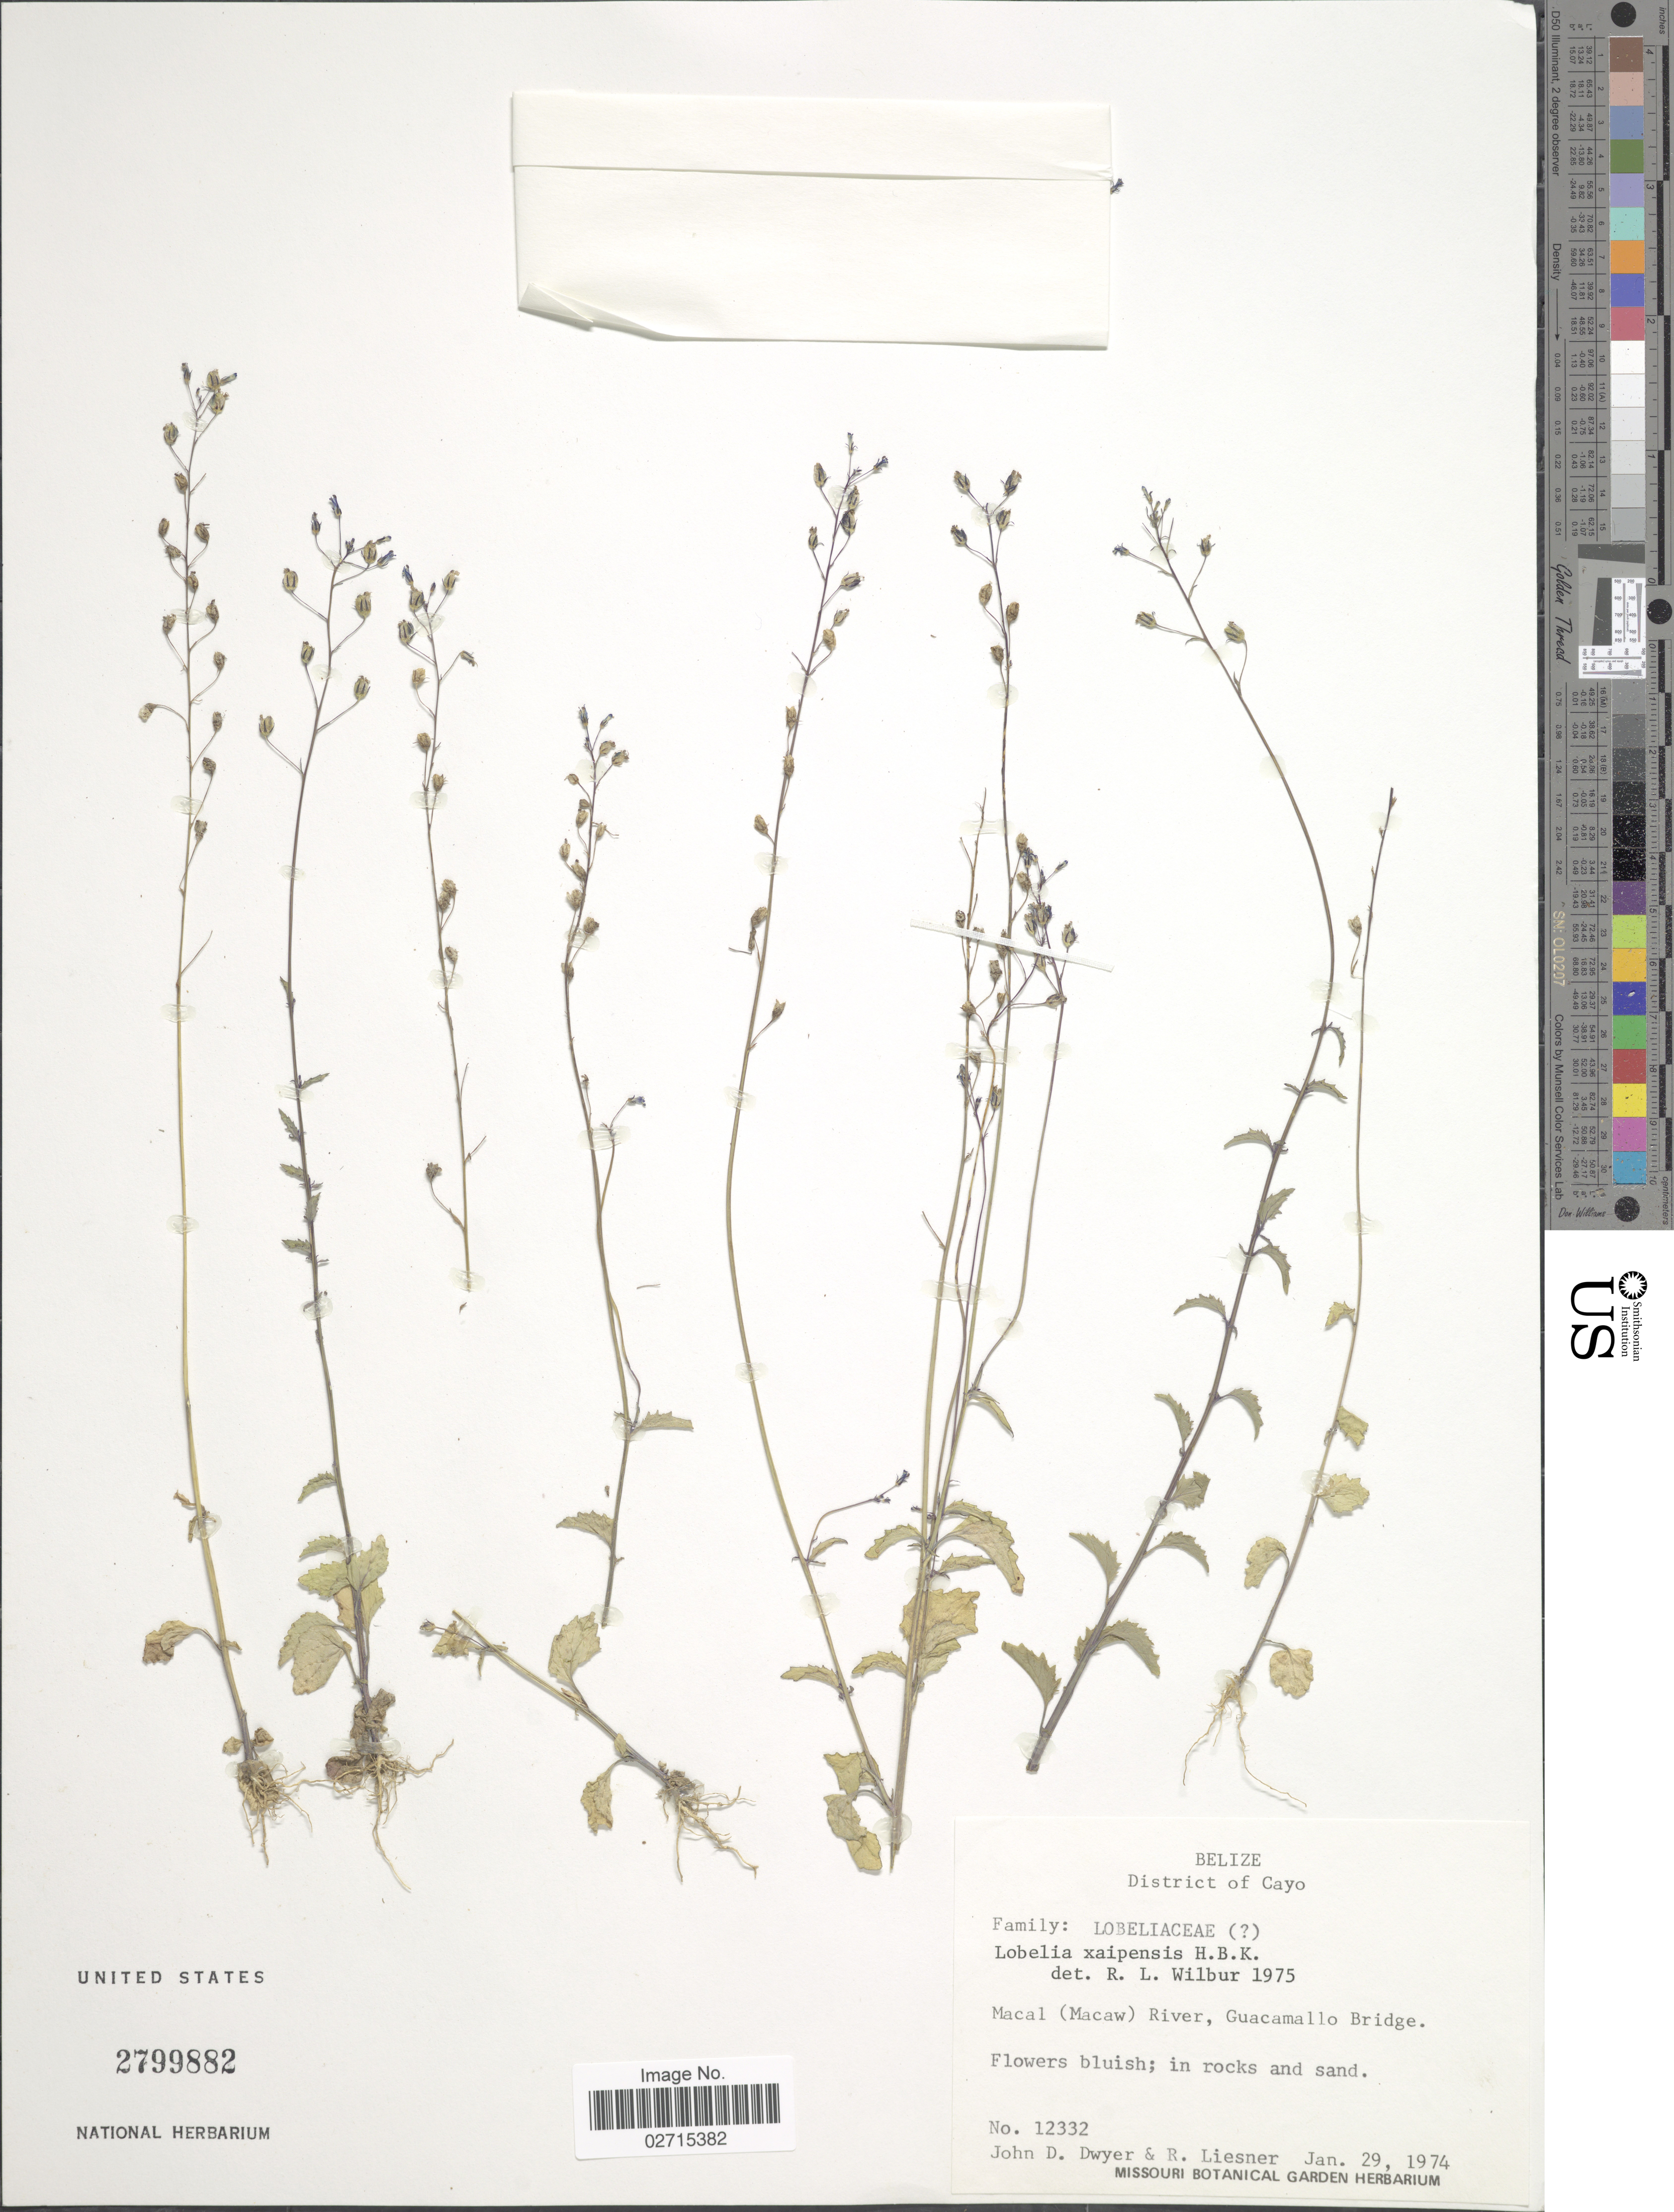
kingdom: Plantae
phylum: Tracheophyta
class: Magnoliopsida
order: Asterales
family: Campanulaceae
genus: Lobelia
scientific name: Lobelia xalapensis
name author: Kunth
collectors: J. D. Dwyer & R. L. Liesner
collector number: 12332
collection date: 1974-01-29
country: Belize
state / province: Cayo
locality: District of Cayo, Macal (Macaw) River, Guacamallo Bridge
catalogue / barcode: US 2799882